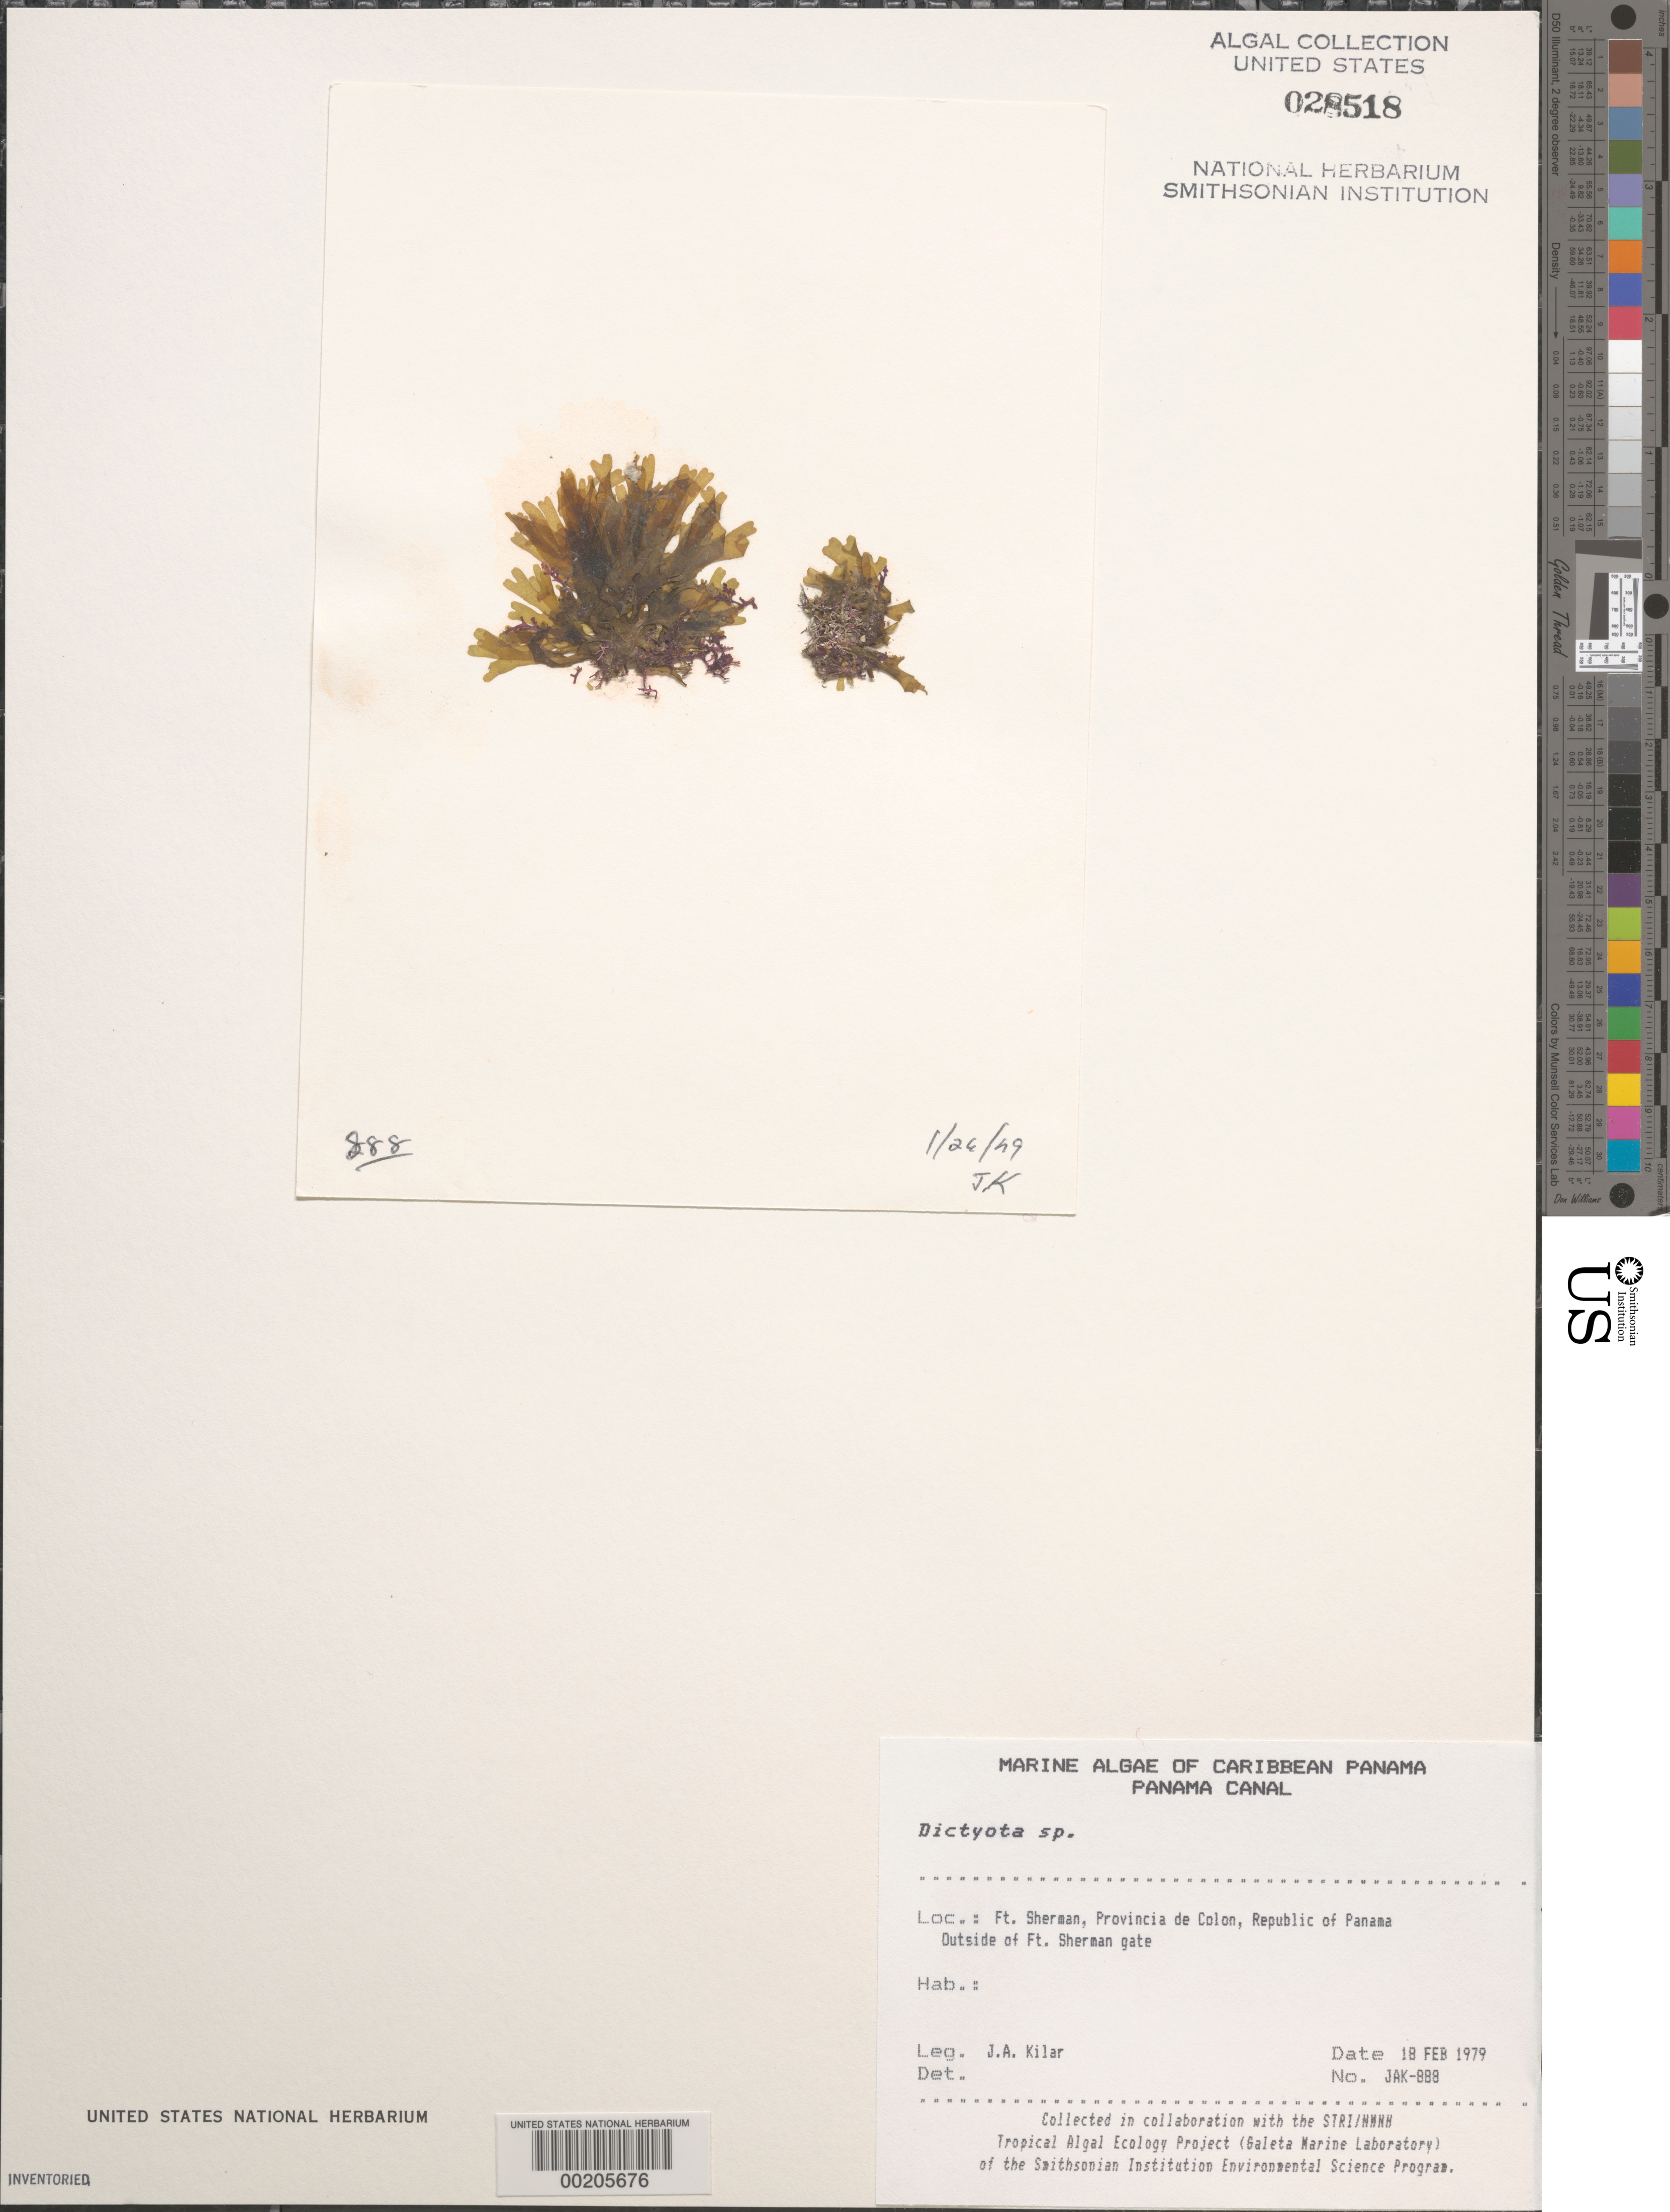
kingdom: Chromista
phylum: Ochrophyta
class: Phaeophyceae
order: Dictyotales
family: Dictyotaceae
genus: Dictyota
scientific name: Dictyota sp.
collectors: J. A. Kilar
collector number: JAK-888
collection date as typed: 18 Feb 1979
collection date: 1979-02-18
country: Panama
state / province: Colón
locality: Fort Sherman, Panama Canal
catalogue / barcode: US 28518